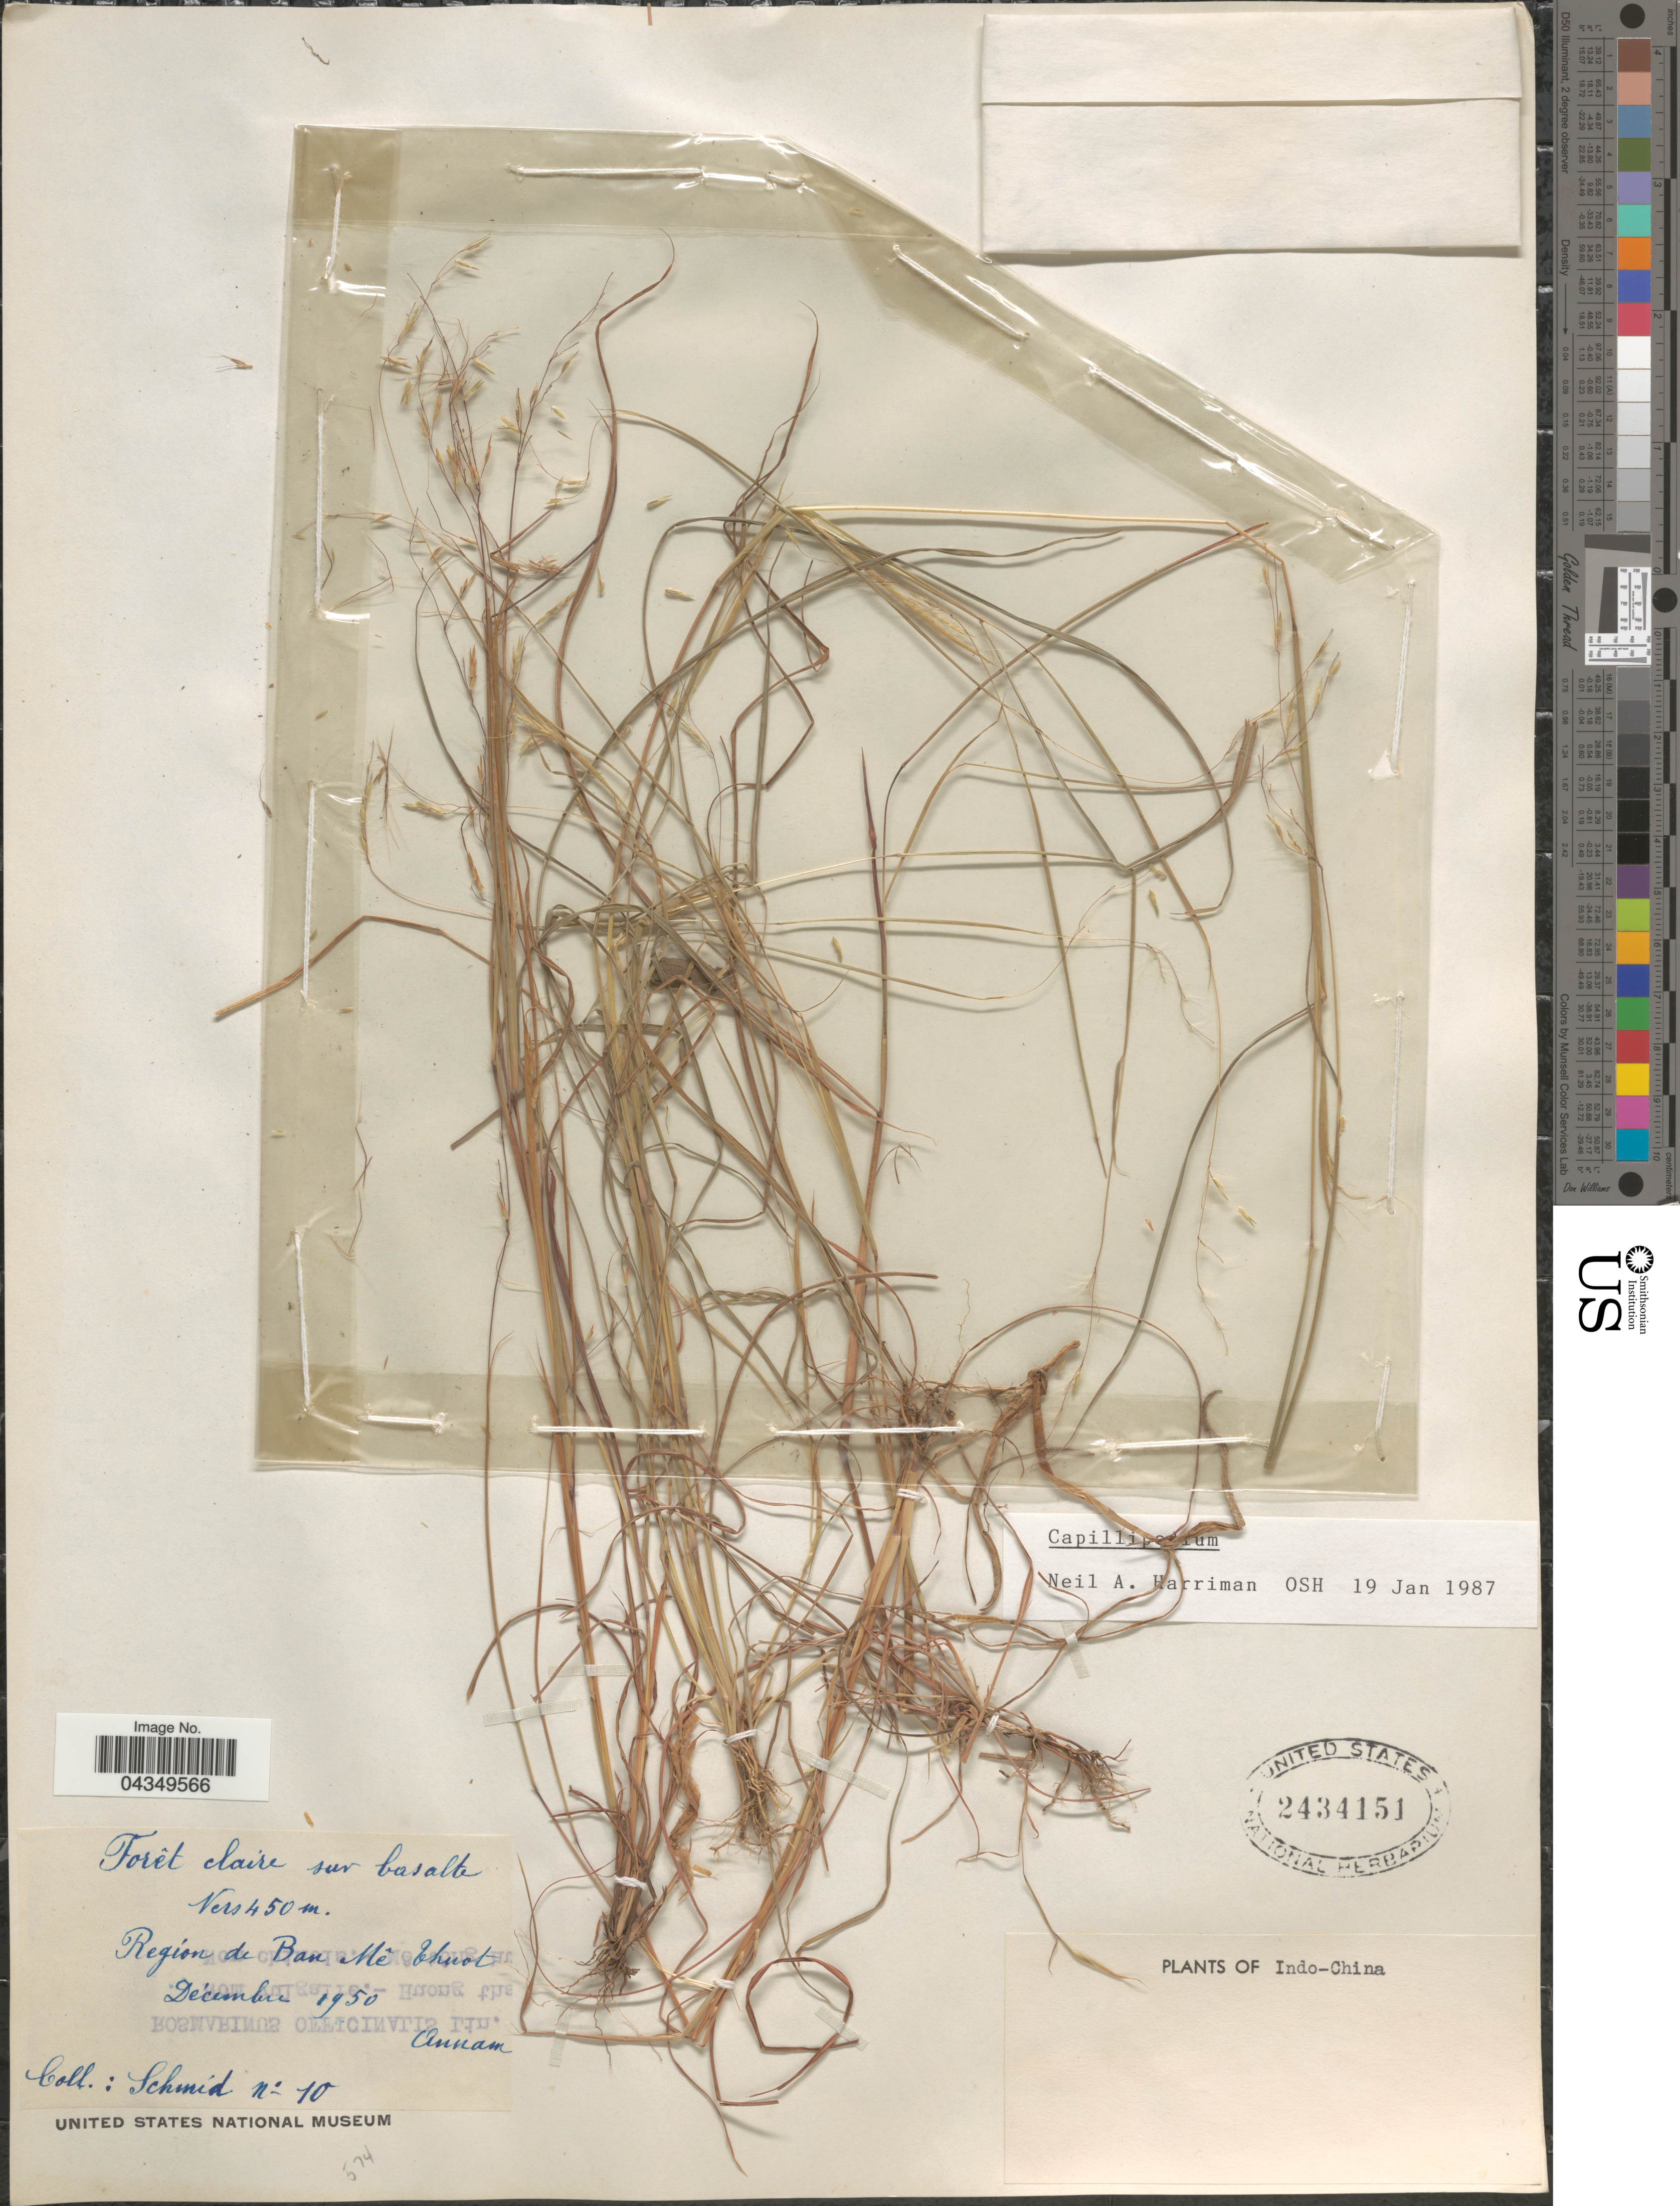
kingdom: Plantae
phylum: Tracheophyta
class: Liliopsida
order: Poales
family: Poaceae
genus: Capillipedium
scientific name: Capillipedium sp.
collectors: Schmid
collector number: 10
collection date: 1950-12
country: Vietnam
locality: Forêt claire sur basalte. Region de Ban Mê Thuot. Annam. Indo-China.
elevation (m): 450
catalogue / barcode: US 2434151